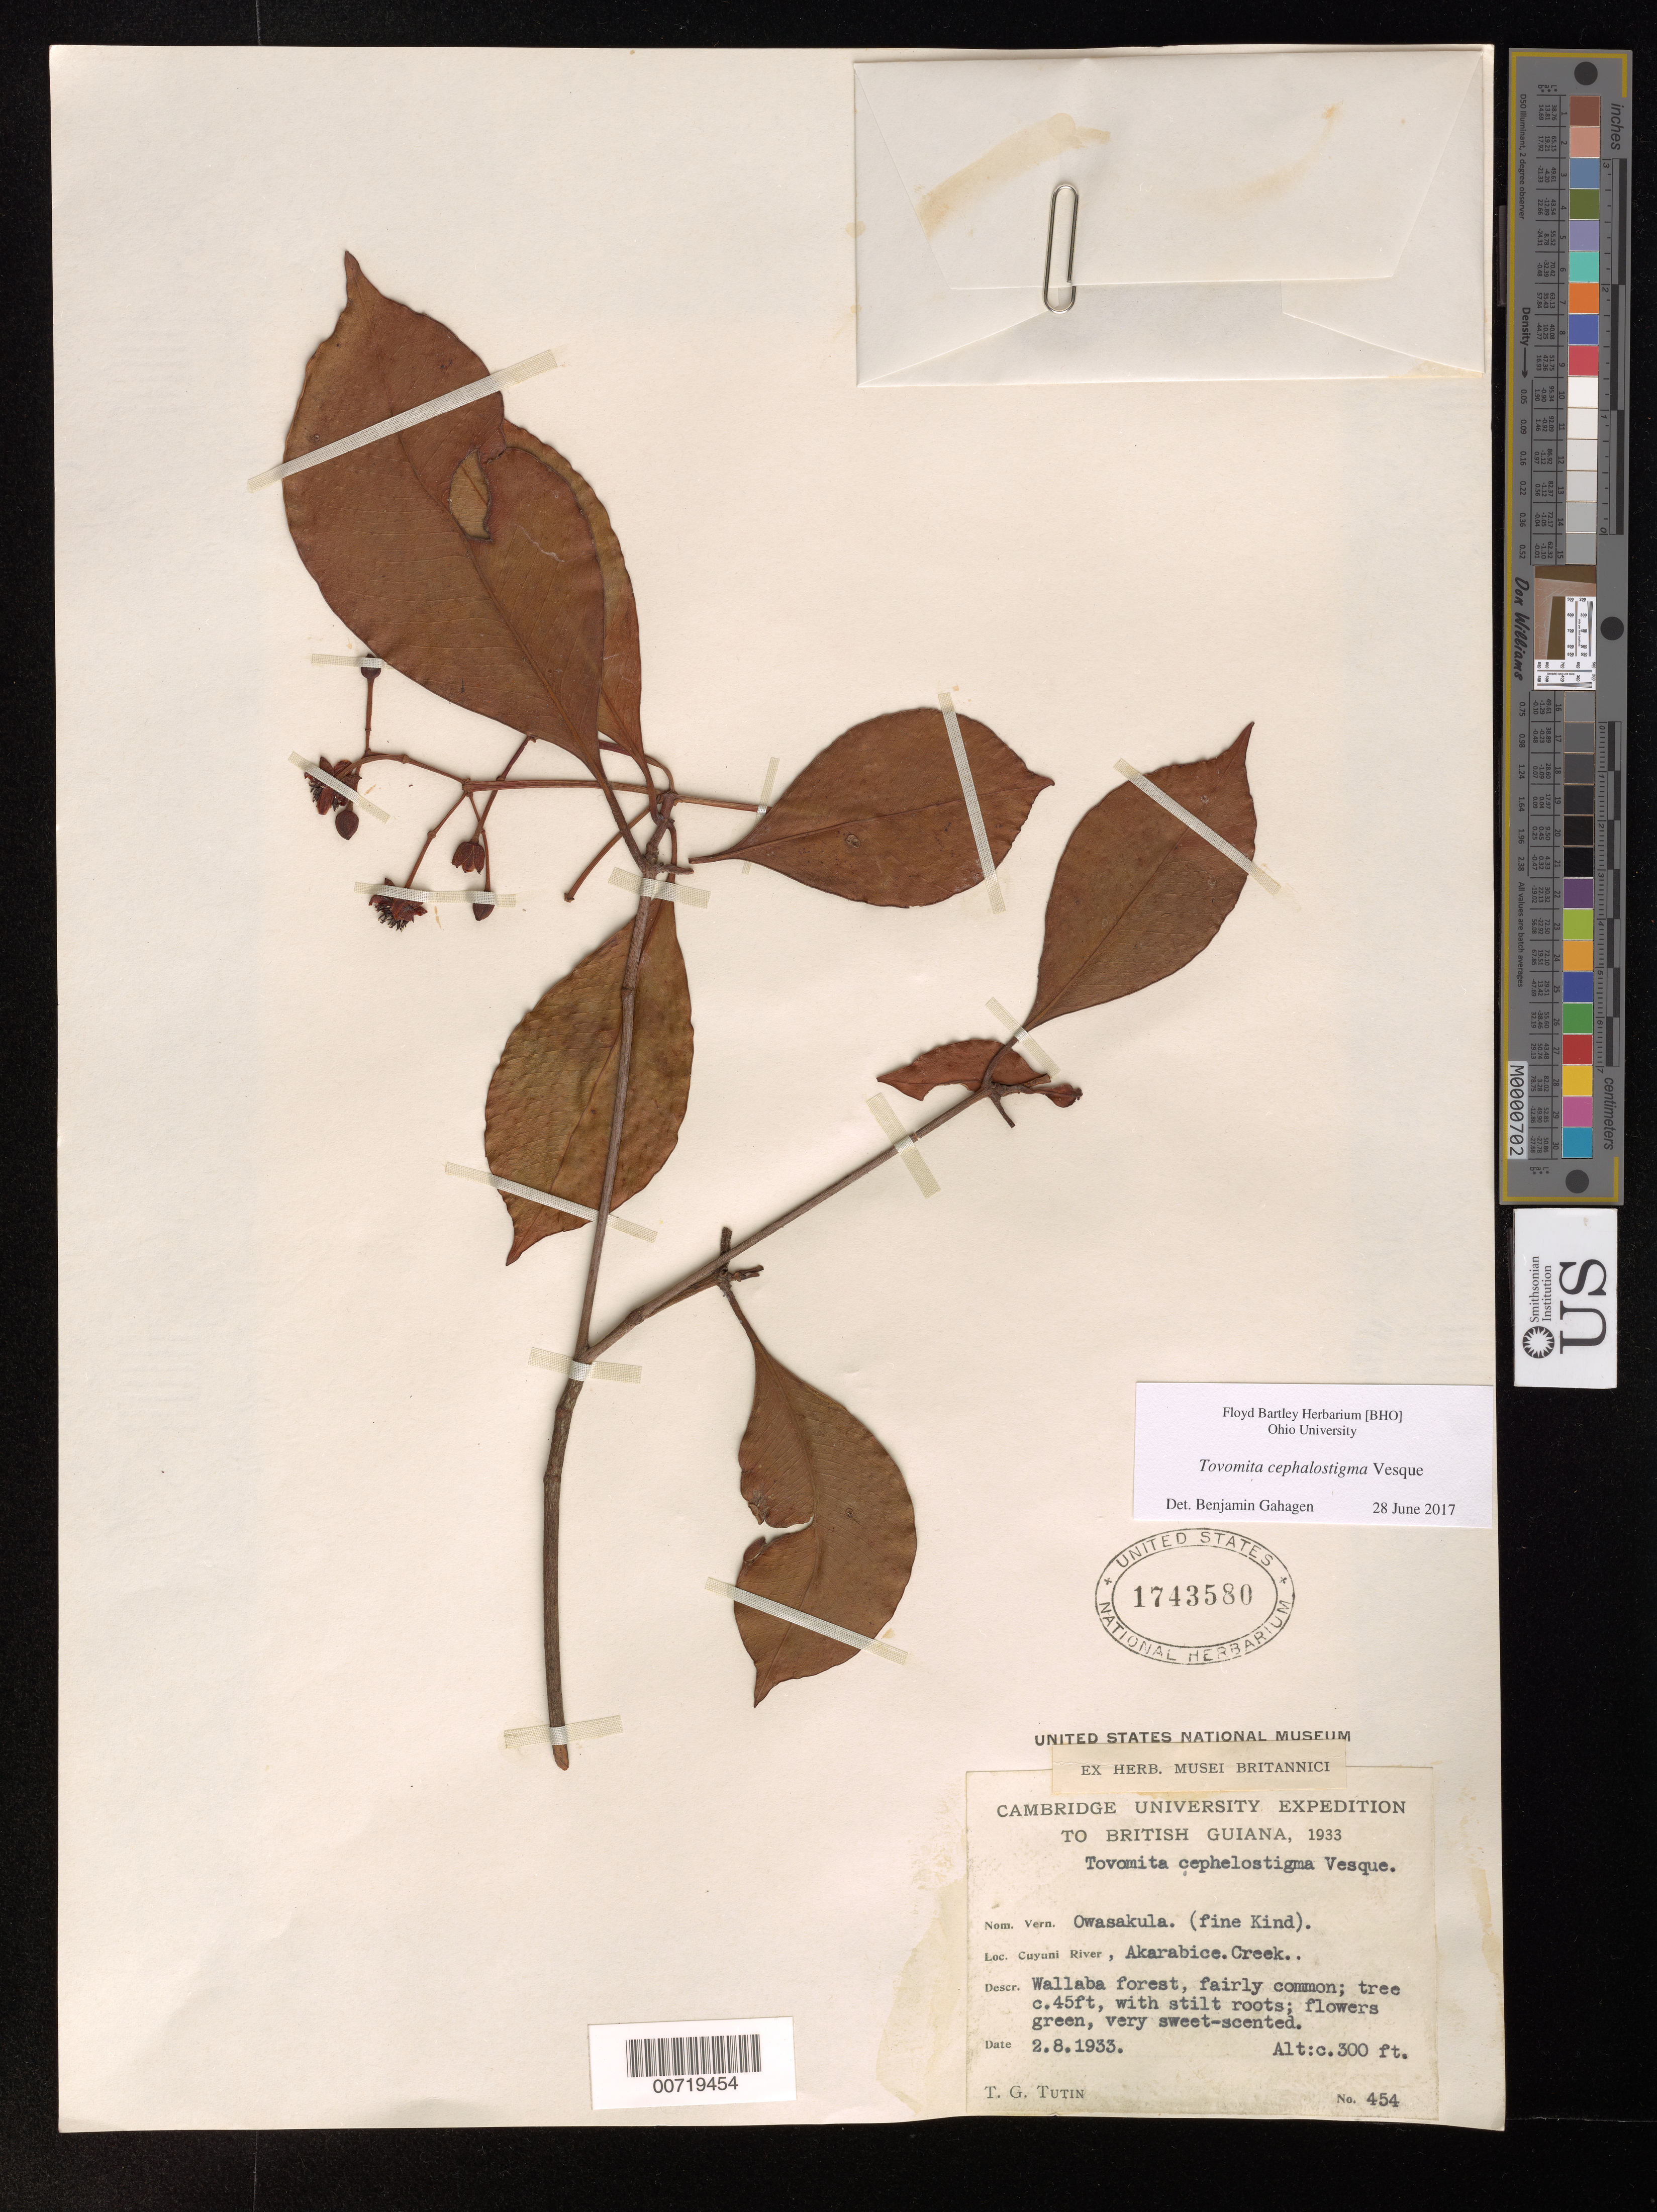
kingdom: Plantae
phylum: Tracheophyta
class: Magnoliopsida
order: Malpighiales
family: Clusiaceae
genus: Tovomita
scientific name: Tovomita cephalostigma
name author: Vesque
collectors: T. G. Tutin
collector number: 454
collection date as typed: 2-Aug-33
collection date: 1933-08-02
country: Guyana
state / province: Cuyuni-Mazaruni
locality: Akarabice Creek, Cuyuni R.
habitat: Wallaba forest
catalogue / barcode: US 1743580